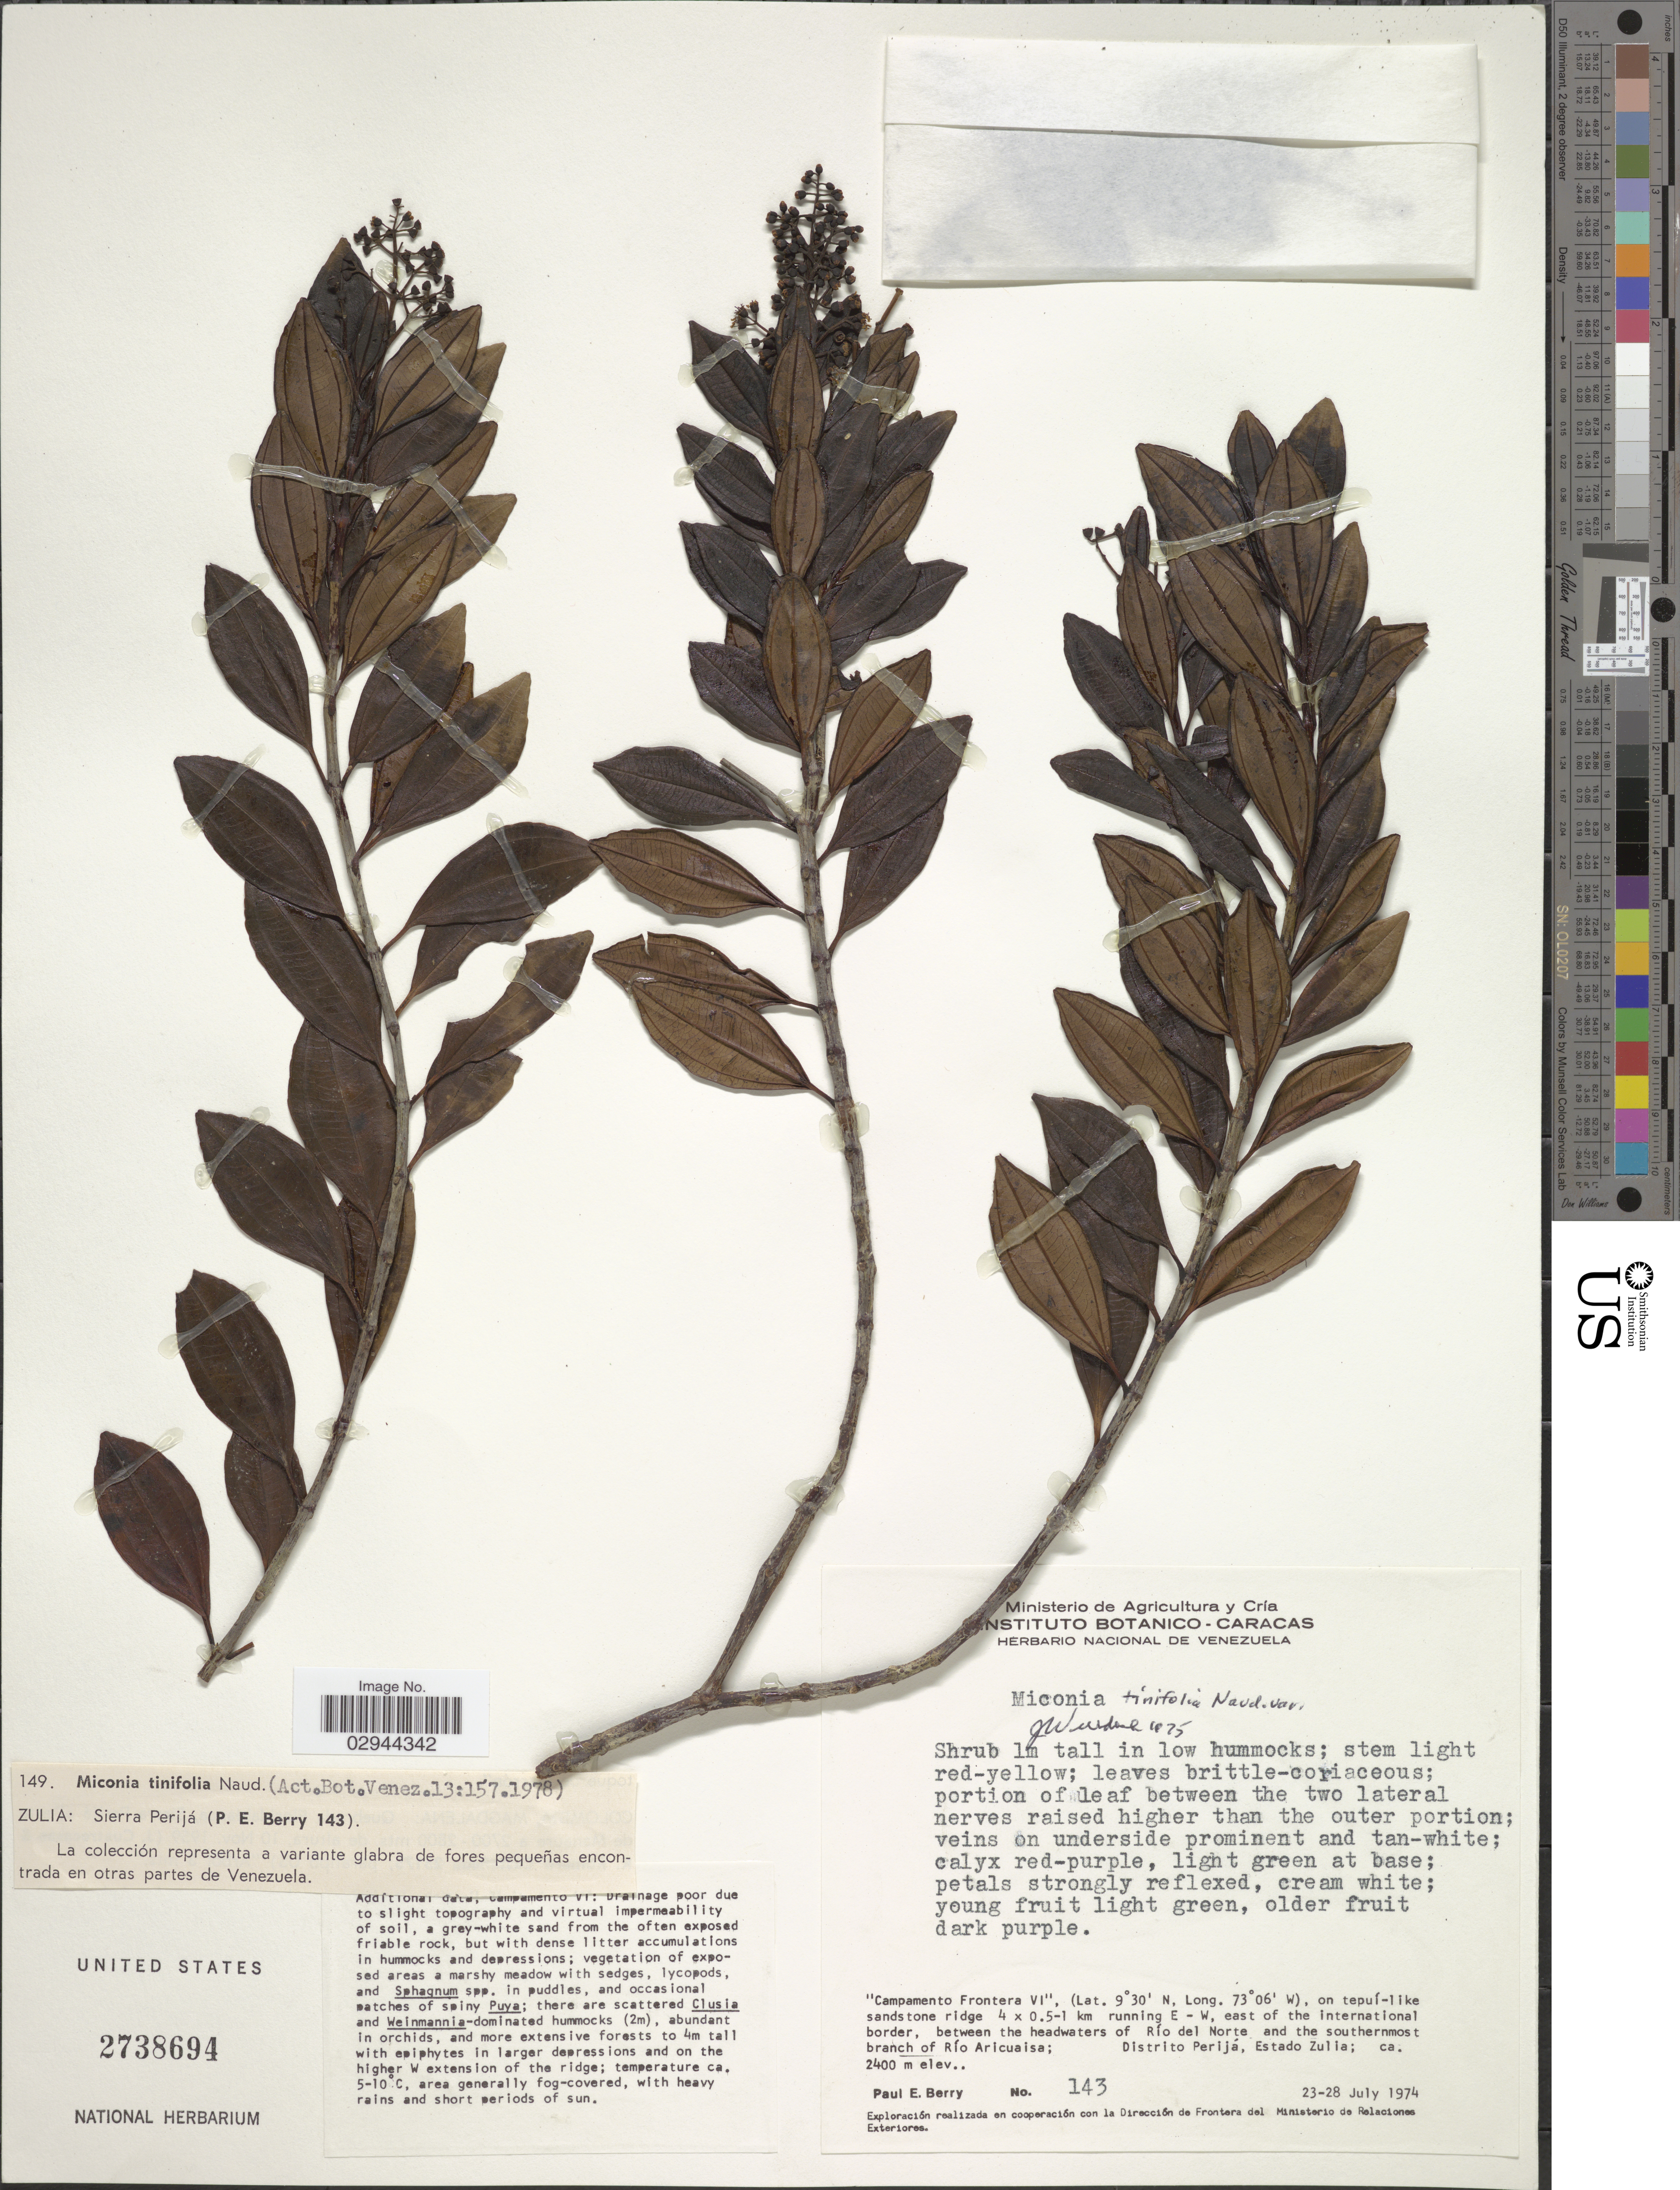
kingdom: Plantae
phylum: Tracheophyta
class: Magnoliopsida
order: Myrtales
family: Melastomataceae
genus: Miconia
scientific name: Miconia tinifolia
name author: Naudin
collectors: P. E. Berry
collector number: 143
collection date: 1974-07-23/1974-07-28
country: Venezuela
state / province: Zulia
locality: Campamento Frontera VI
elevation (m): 2400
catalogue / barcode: US 2738694